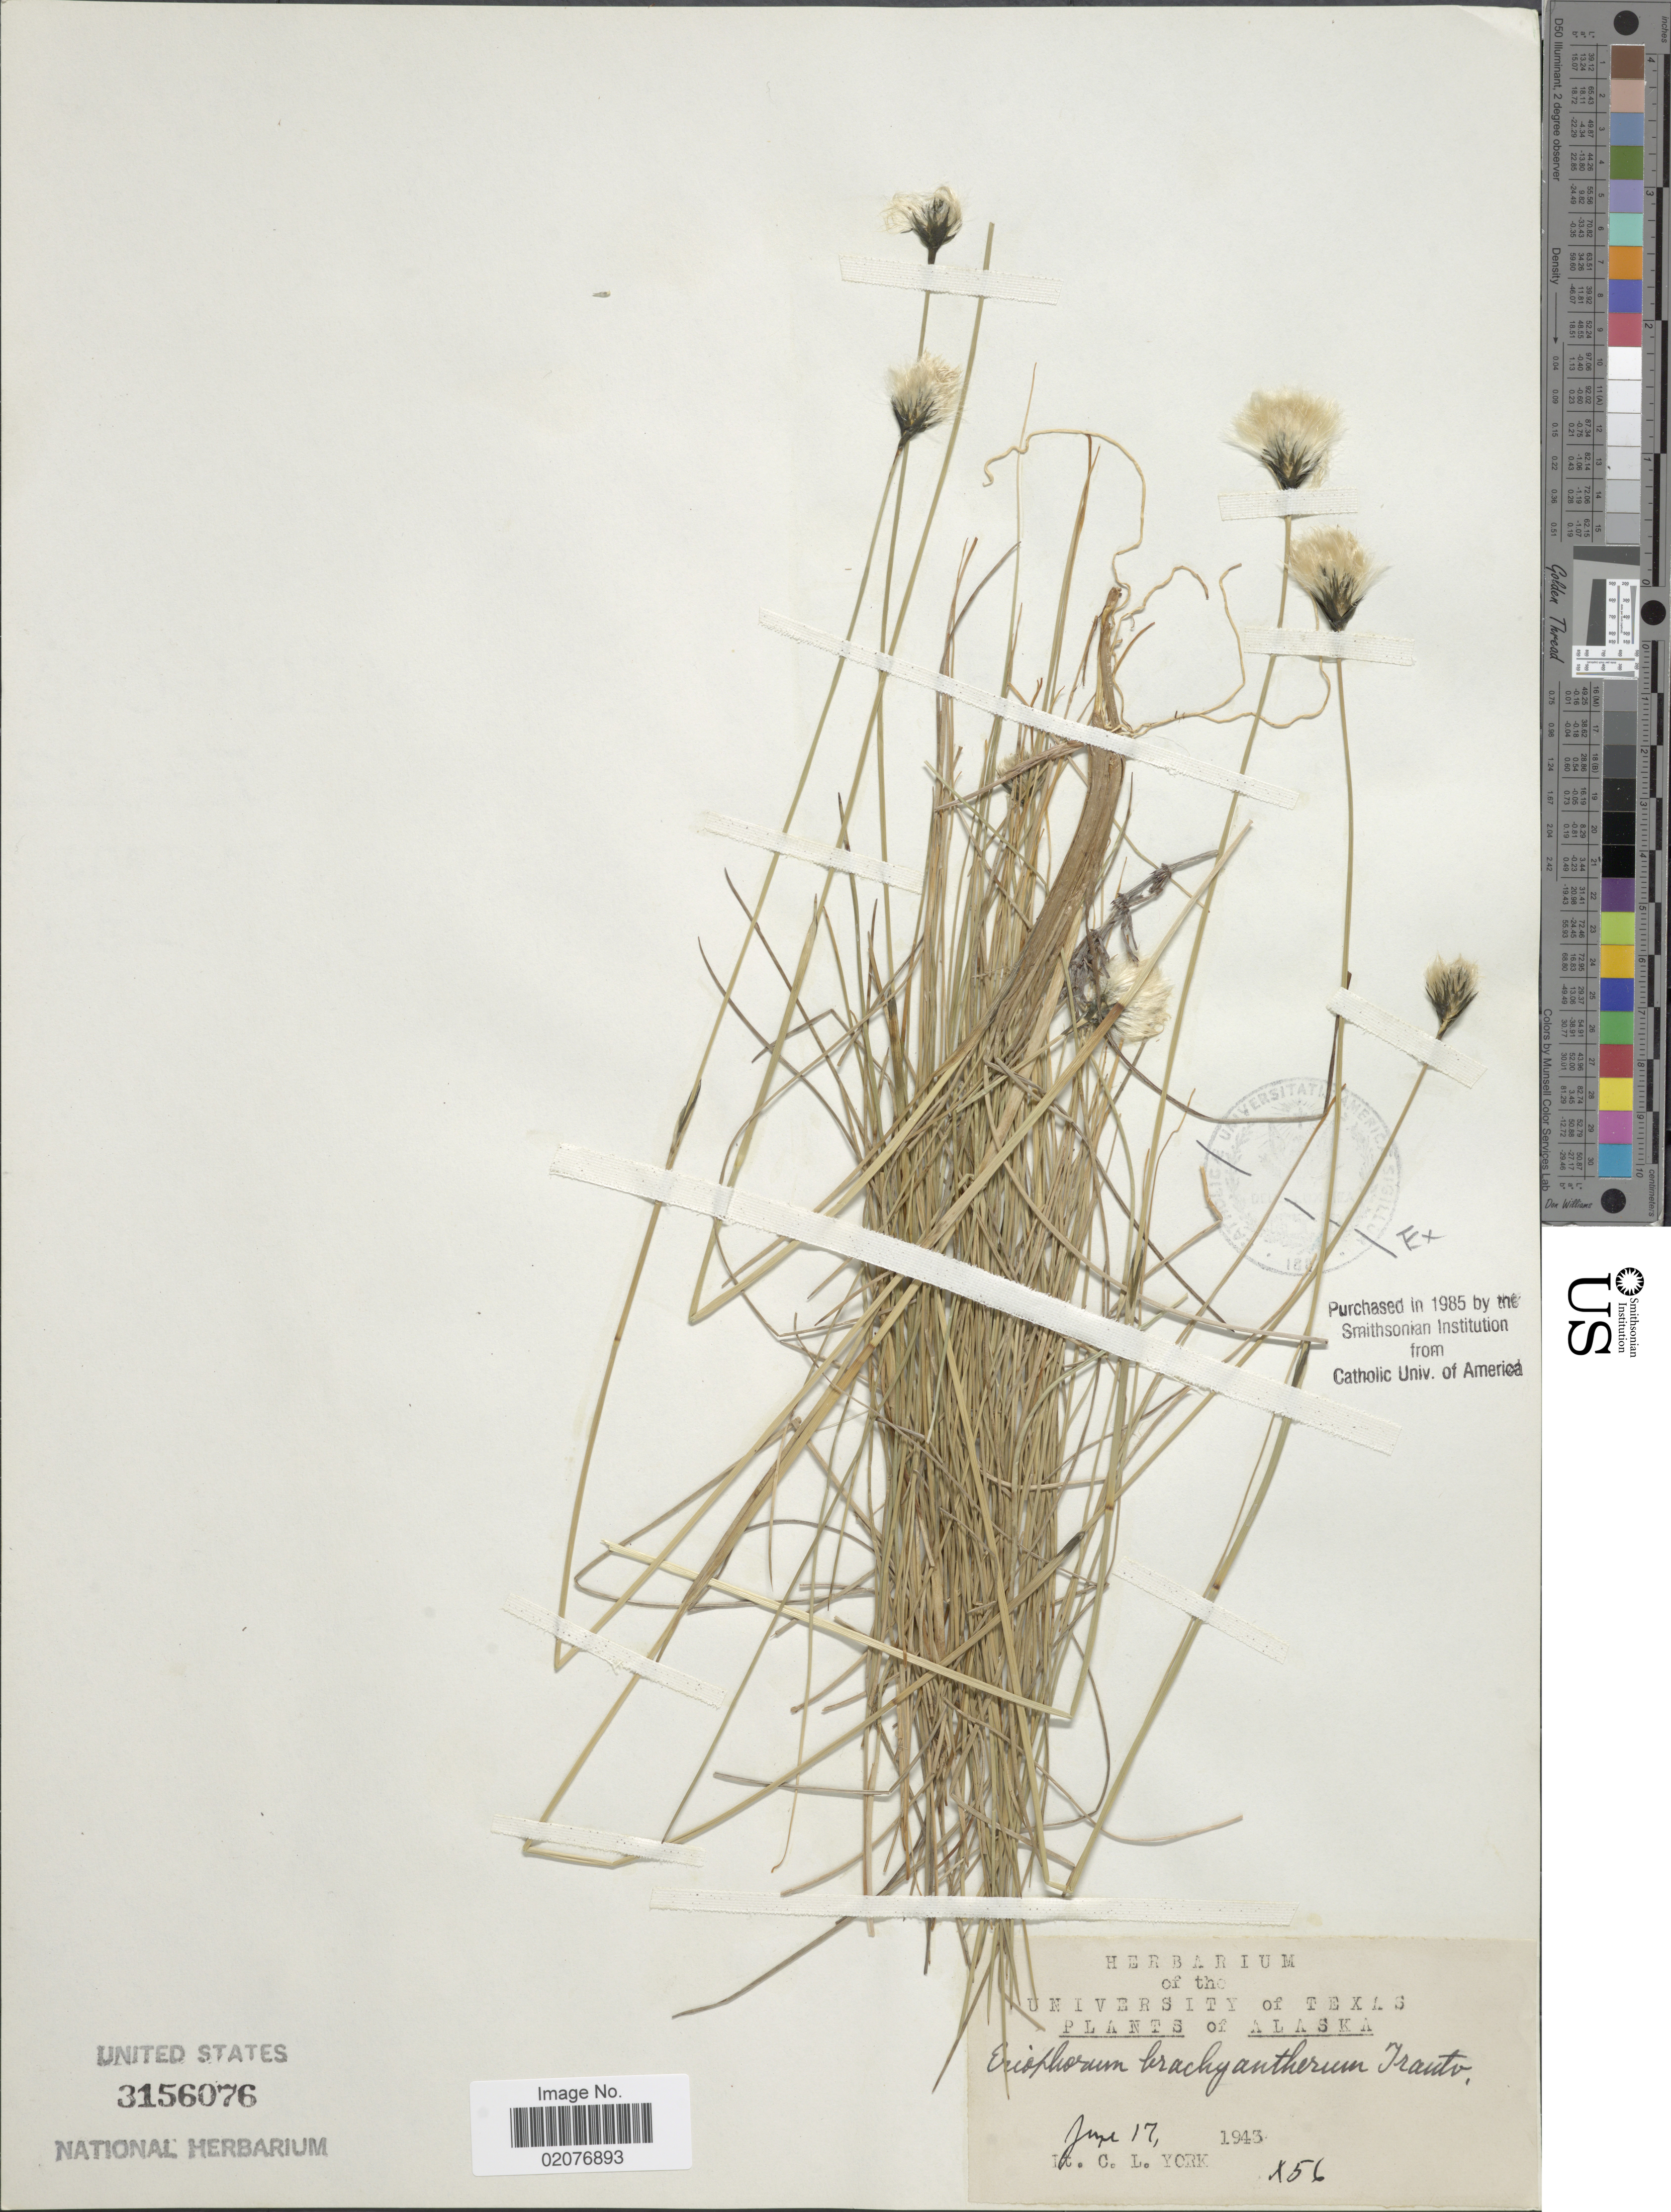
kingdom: Plantae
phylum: Tracheophyta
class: Liliopsida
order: Poales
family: Cyperaceae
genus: Eriophorum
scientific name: Eriophorum brachyantherum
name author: Trautv. & C.A. Mey.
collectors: C. L. York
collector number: X56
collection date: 1943-06-17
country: United States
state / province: Alaska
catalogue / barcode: US 3156076